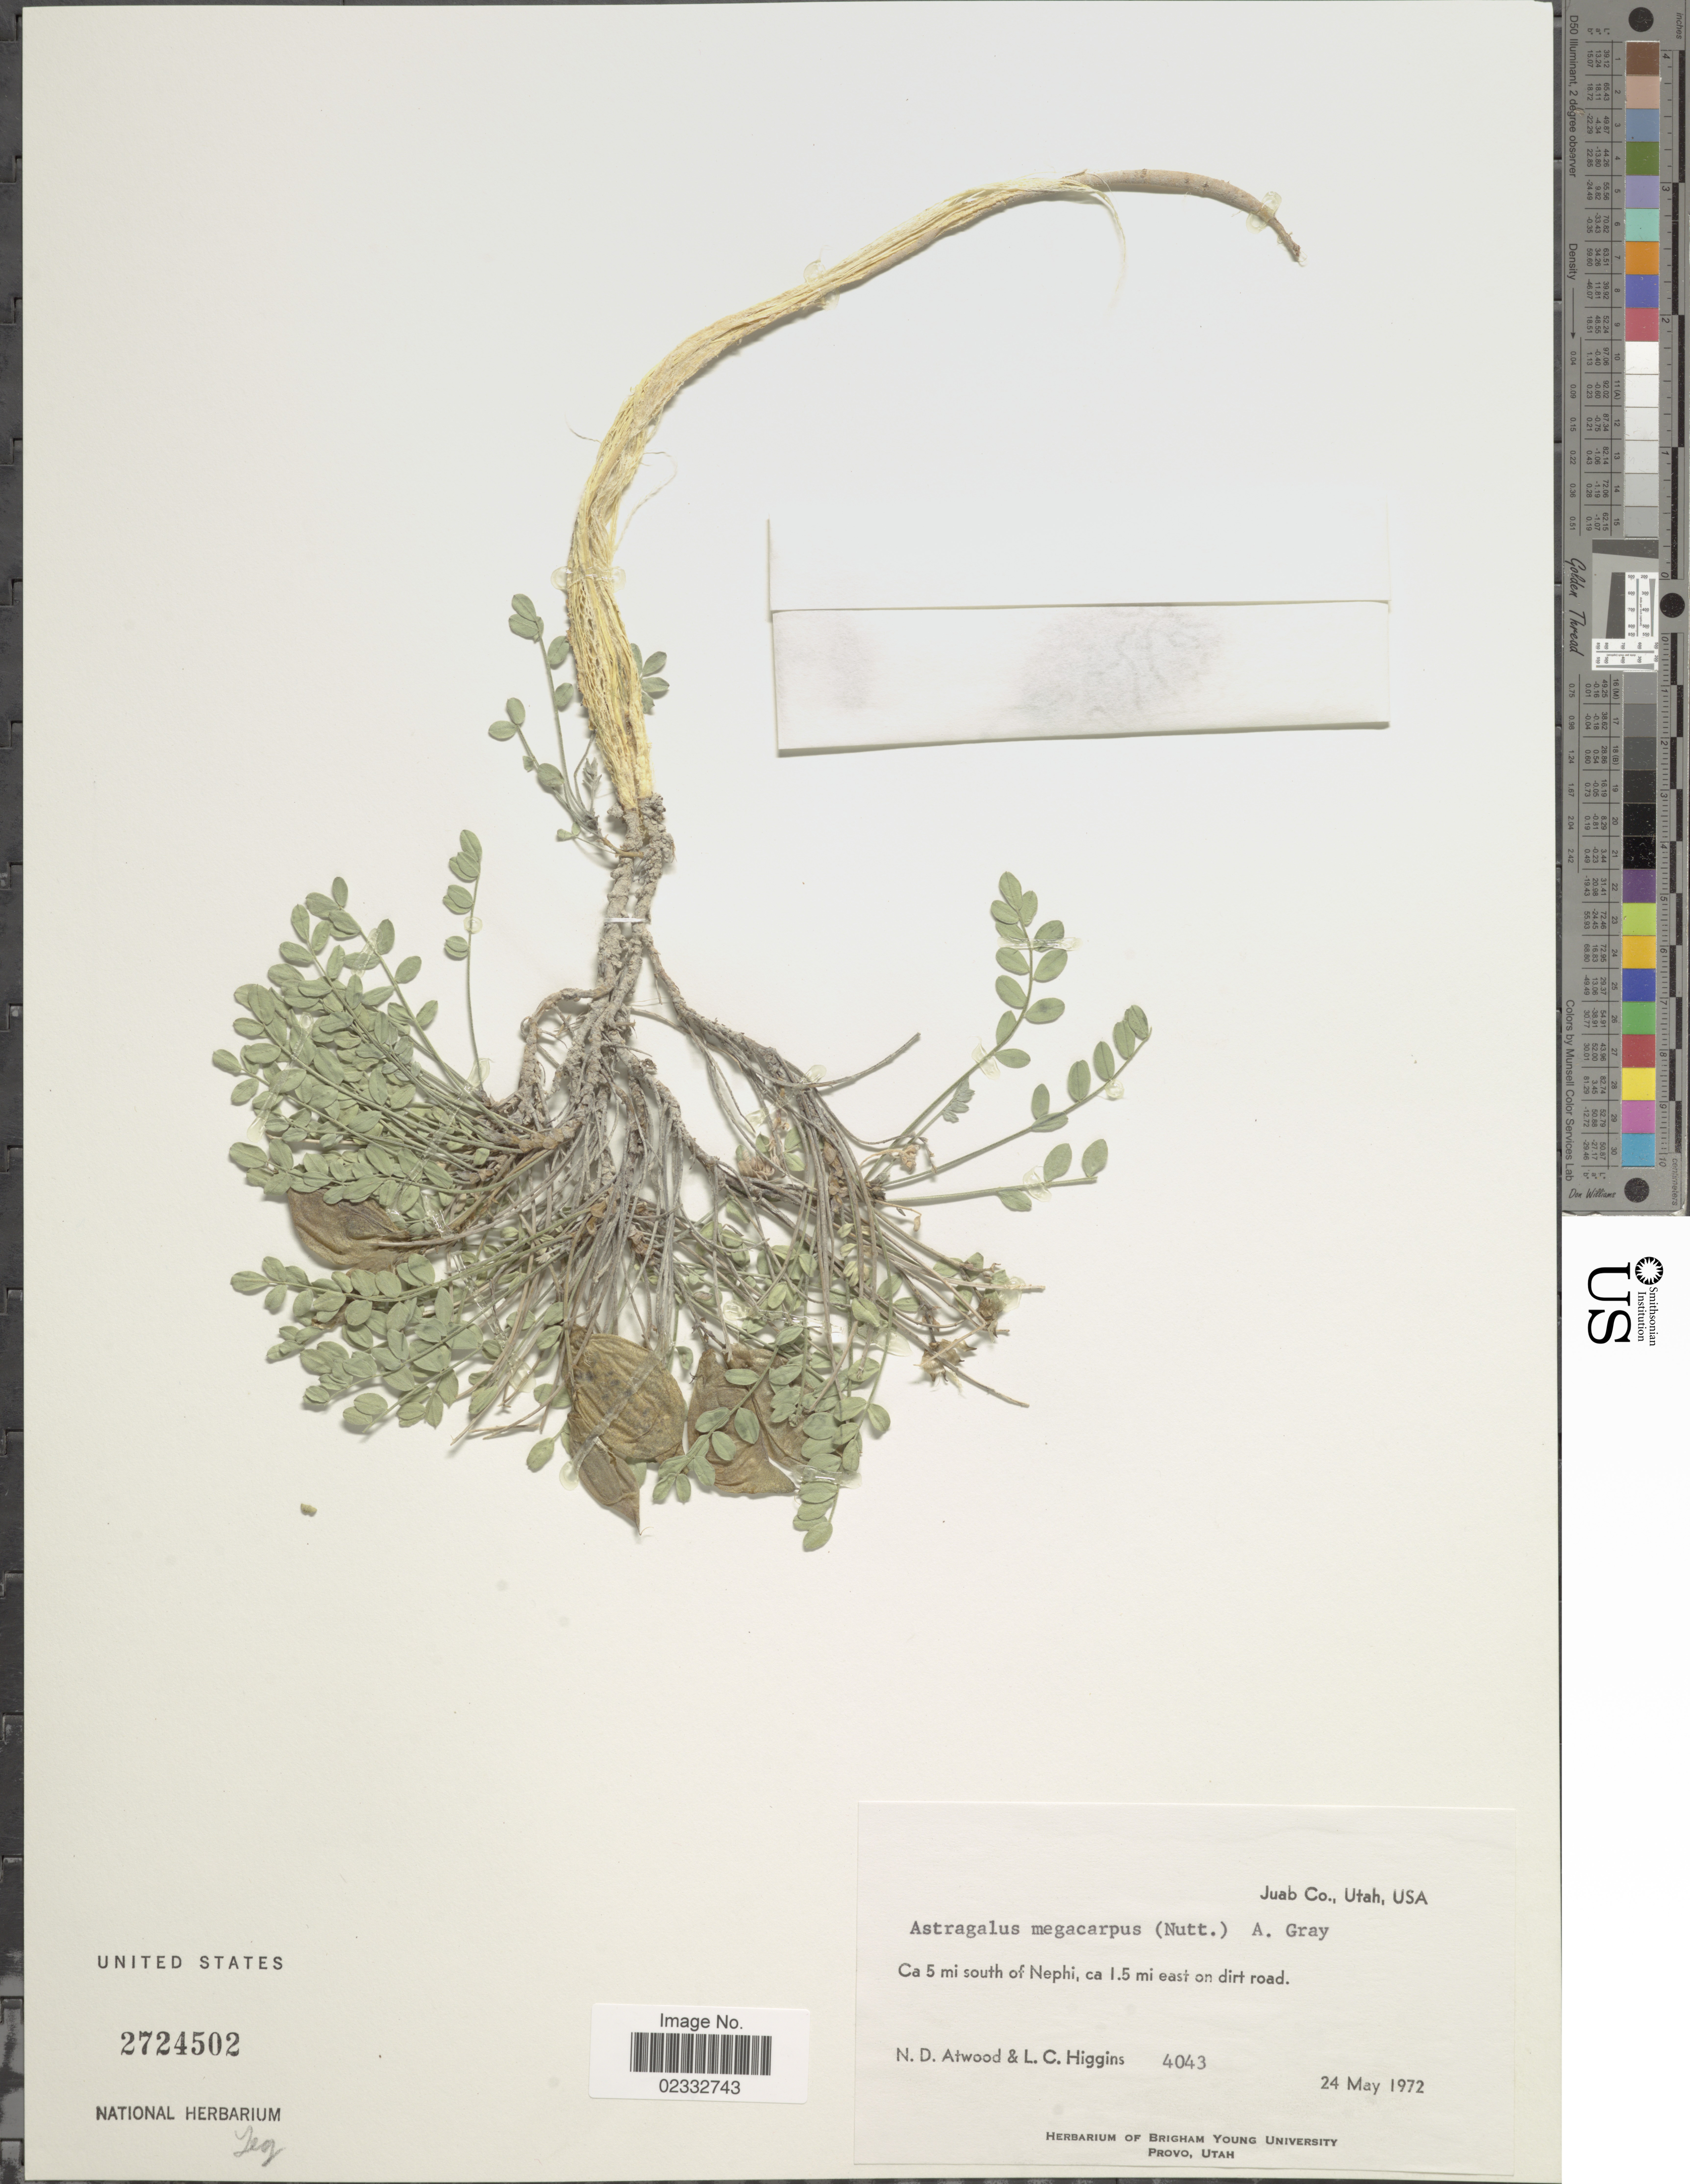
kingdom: Plantae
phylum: Tracheophyta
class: Magnoliopsida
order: Fabales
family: Fabaceae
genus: Astragalus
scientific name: Astragalus megacarpus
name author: (Torr. & A. Gray) A. Gray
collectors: N. Atwood & L. Higgins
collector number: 4043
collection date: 1972-05-24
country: United States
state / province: Utah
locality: Juab Co., ca. 5 mi south of Nephi, ca. 1.5 mi east on dirt road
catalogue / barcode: US 2724502